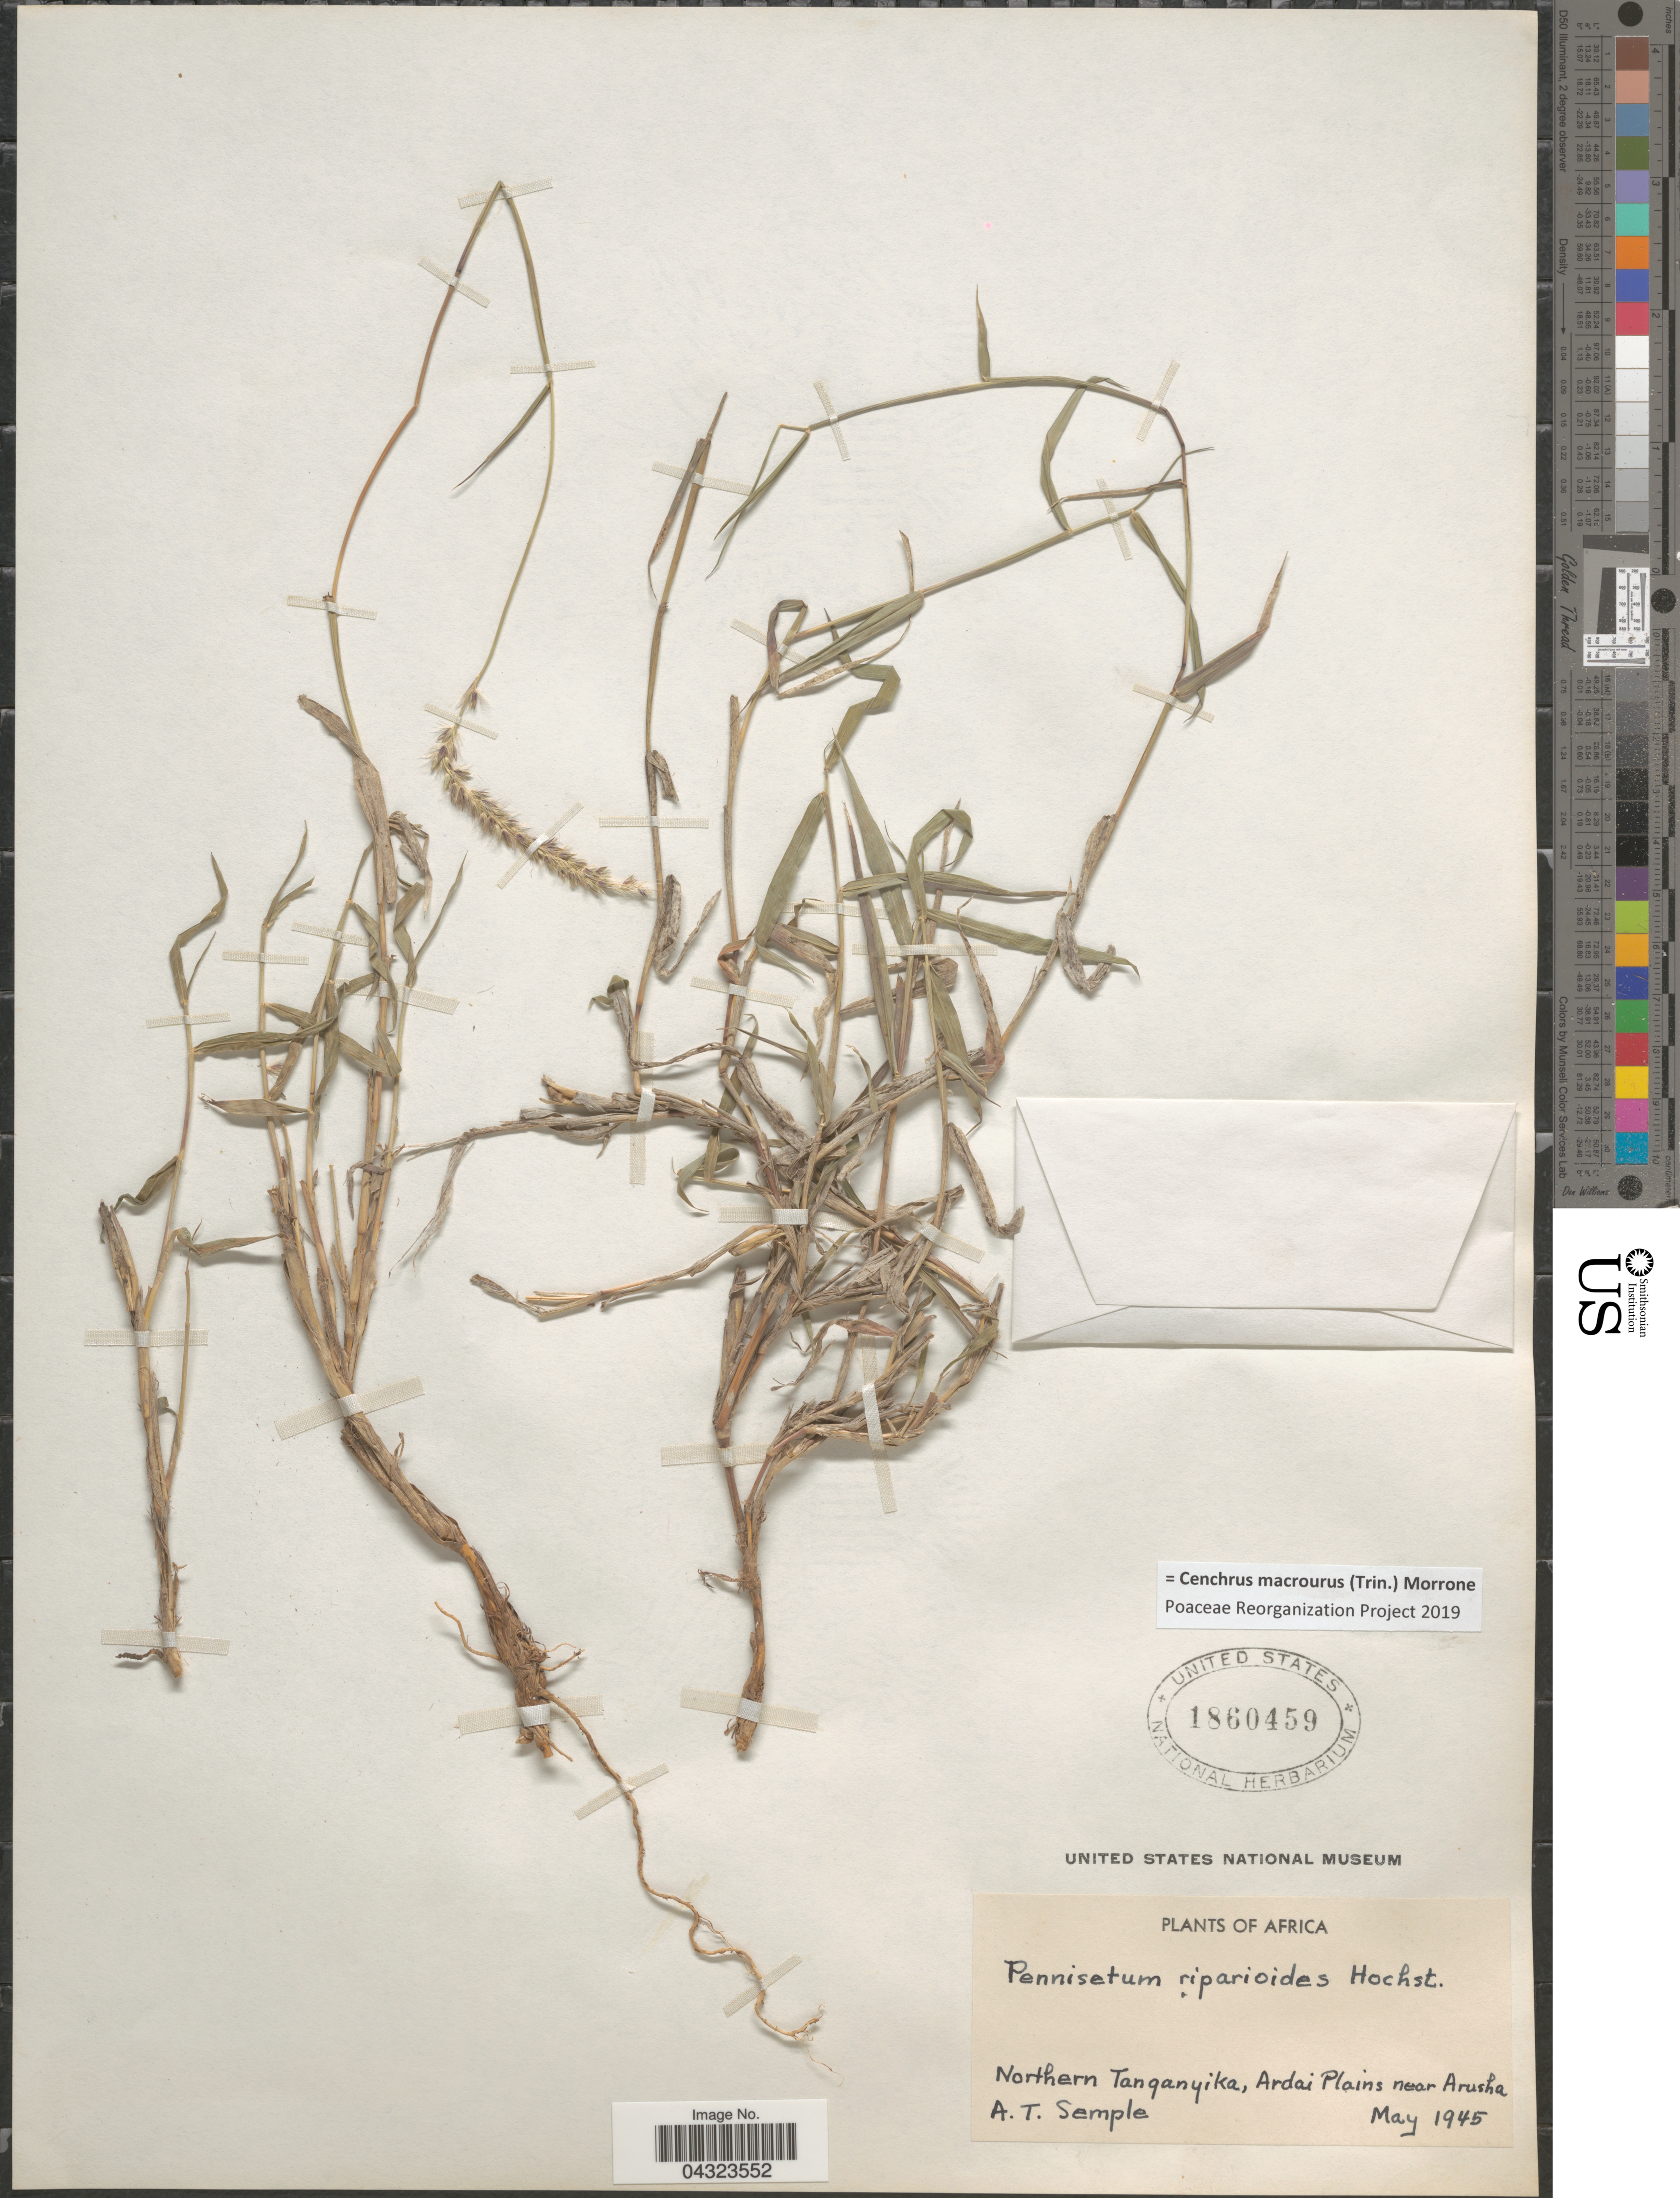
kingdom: Plantae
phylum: Tracheophyta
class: Liliopsida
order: Poales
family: Poaceae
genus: Cenchrus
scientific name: Cenchrus macrourus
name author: (Trin.) Morrone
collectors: A. Semple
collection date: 1945-05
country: Tanzania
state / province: Arusha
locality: Northern Tanganyika, Ardai Plains near Arusha.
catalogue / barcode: US 1860459